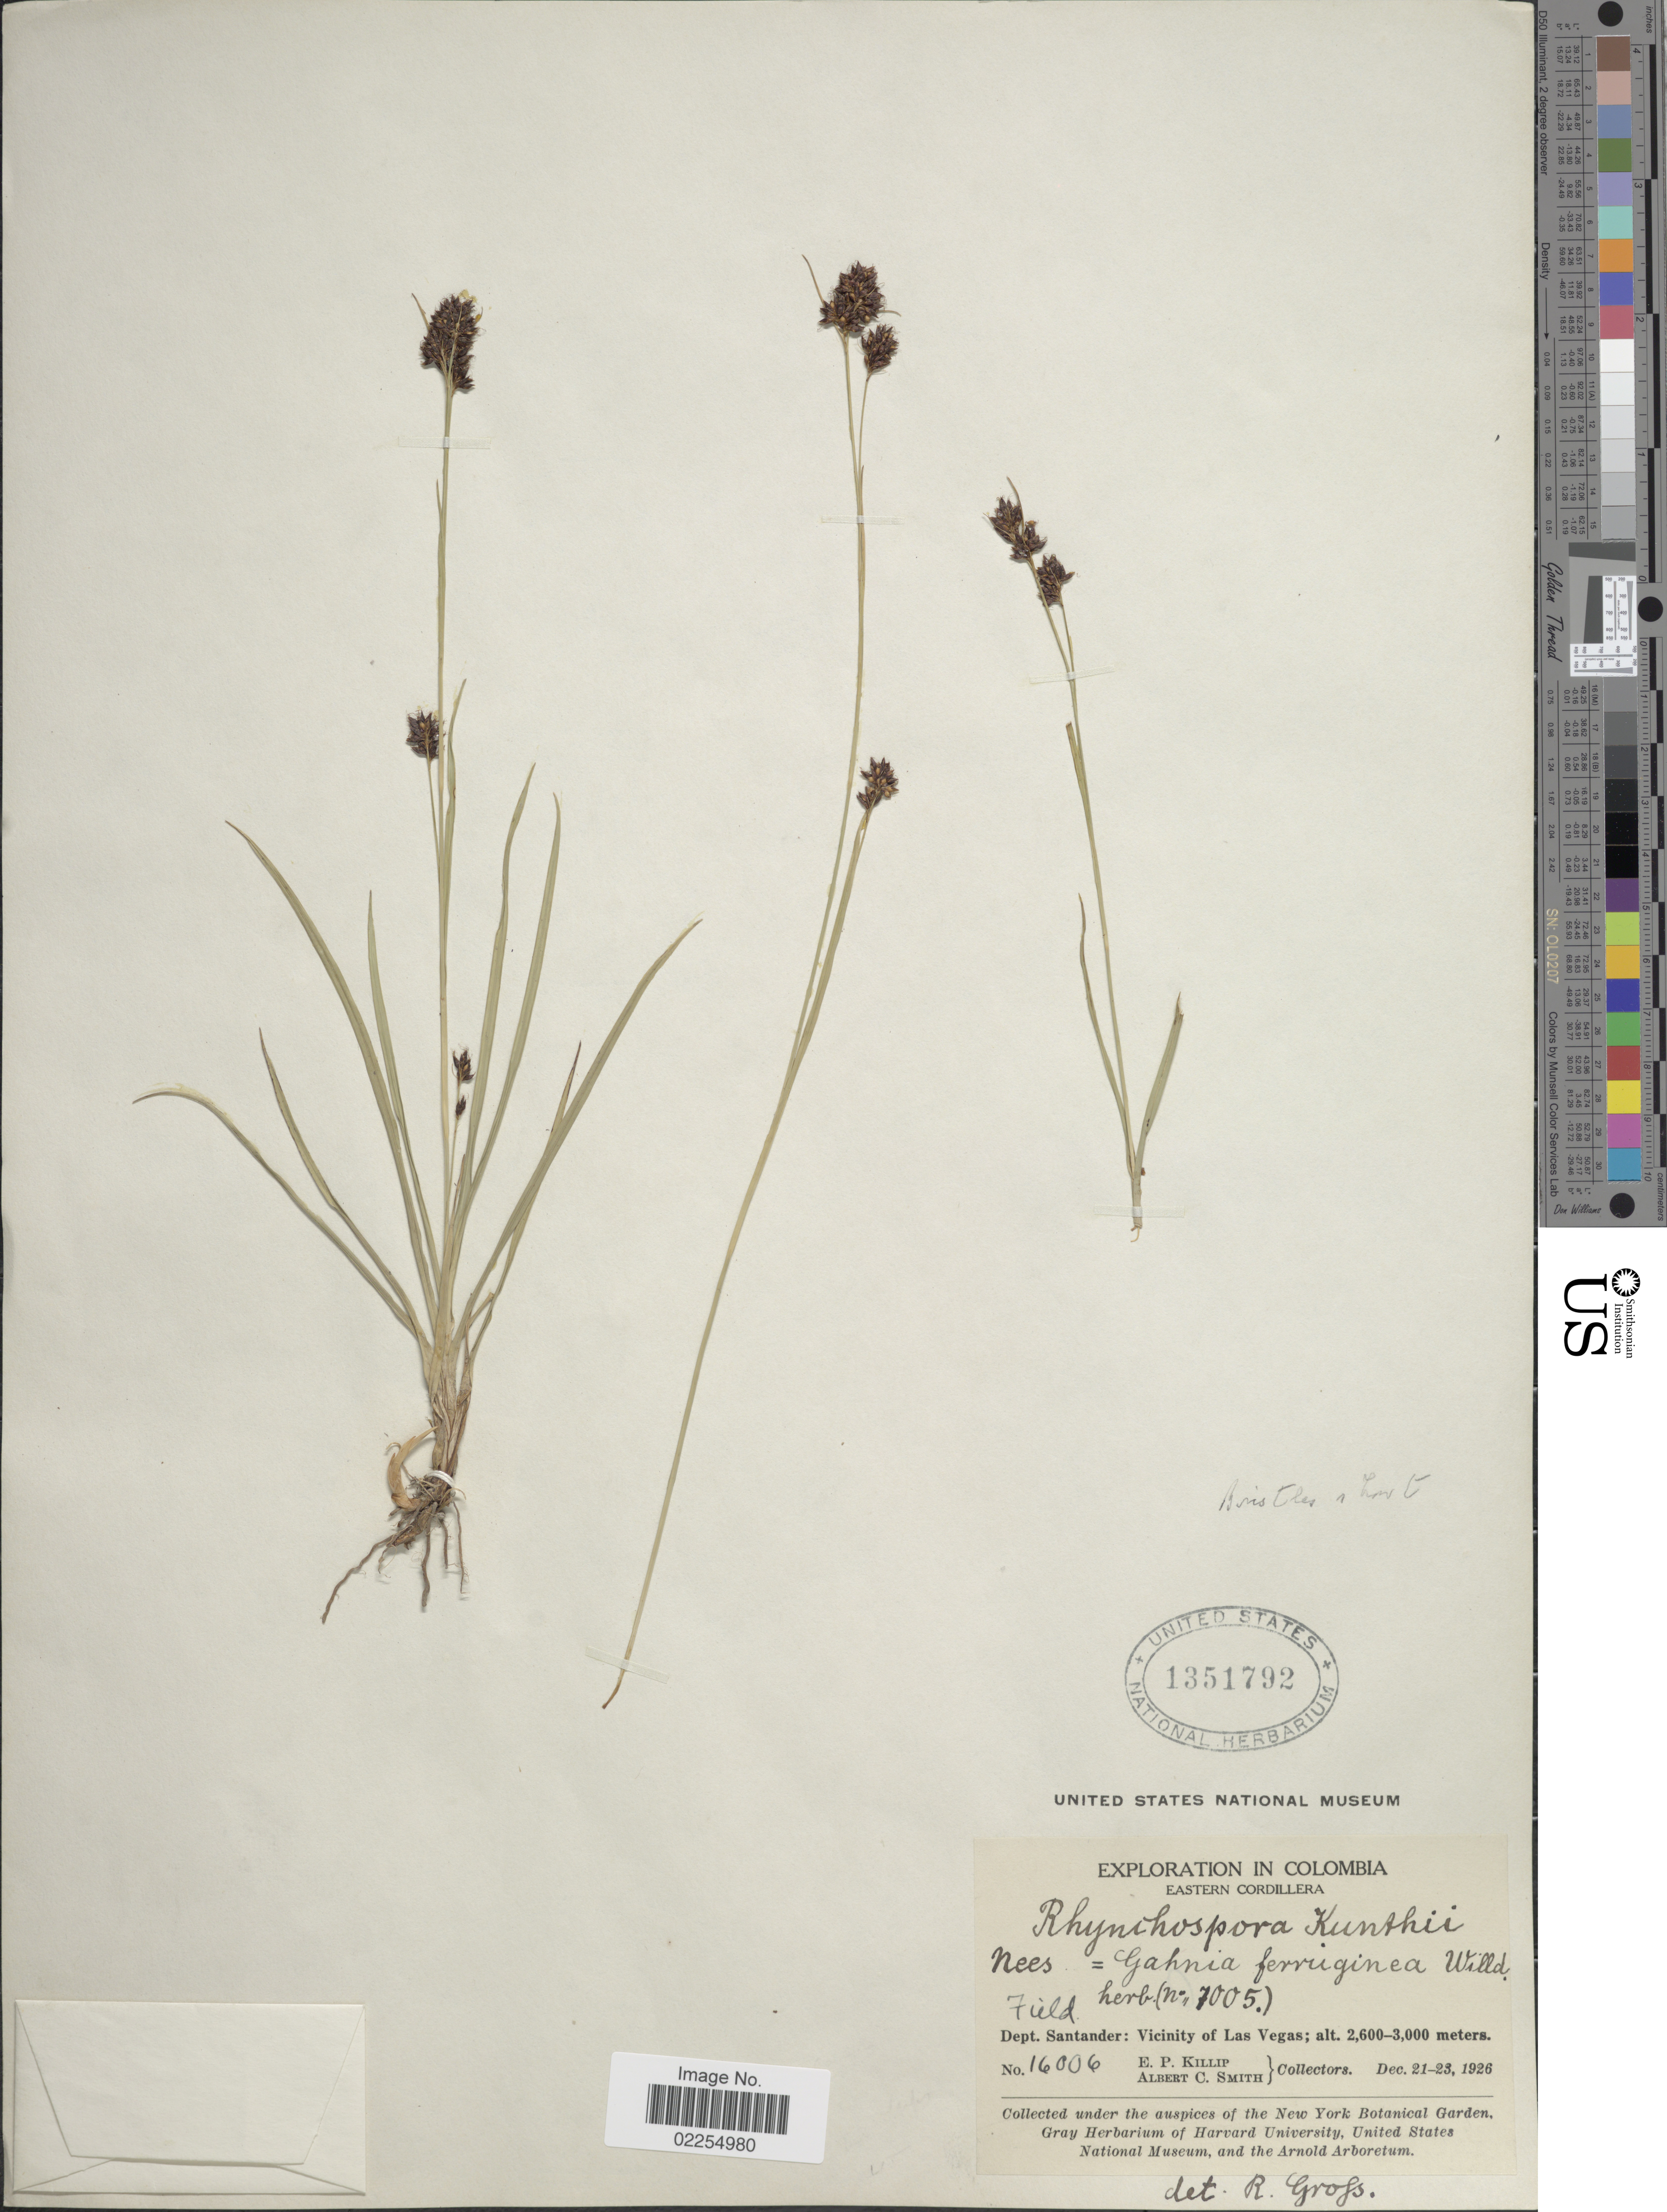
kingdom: Plantae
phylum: Tracheophyta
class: Liliopsida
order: Poales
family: Cyperaceae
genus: Rhynchospora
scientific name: Rhynchospora kunthii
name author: Nees ex Kunth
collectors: E. P. Killip & A. C. Smith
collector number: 16006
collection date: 1926-12-21/1926-12-23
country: Colombia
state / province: Santander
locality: Field, Vicinity of Las Vegas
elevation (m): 2600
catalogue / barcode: US 1351792